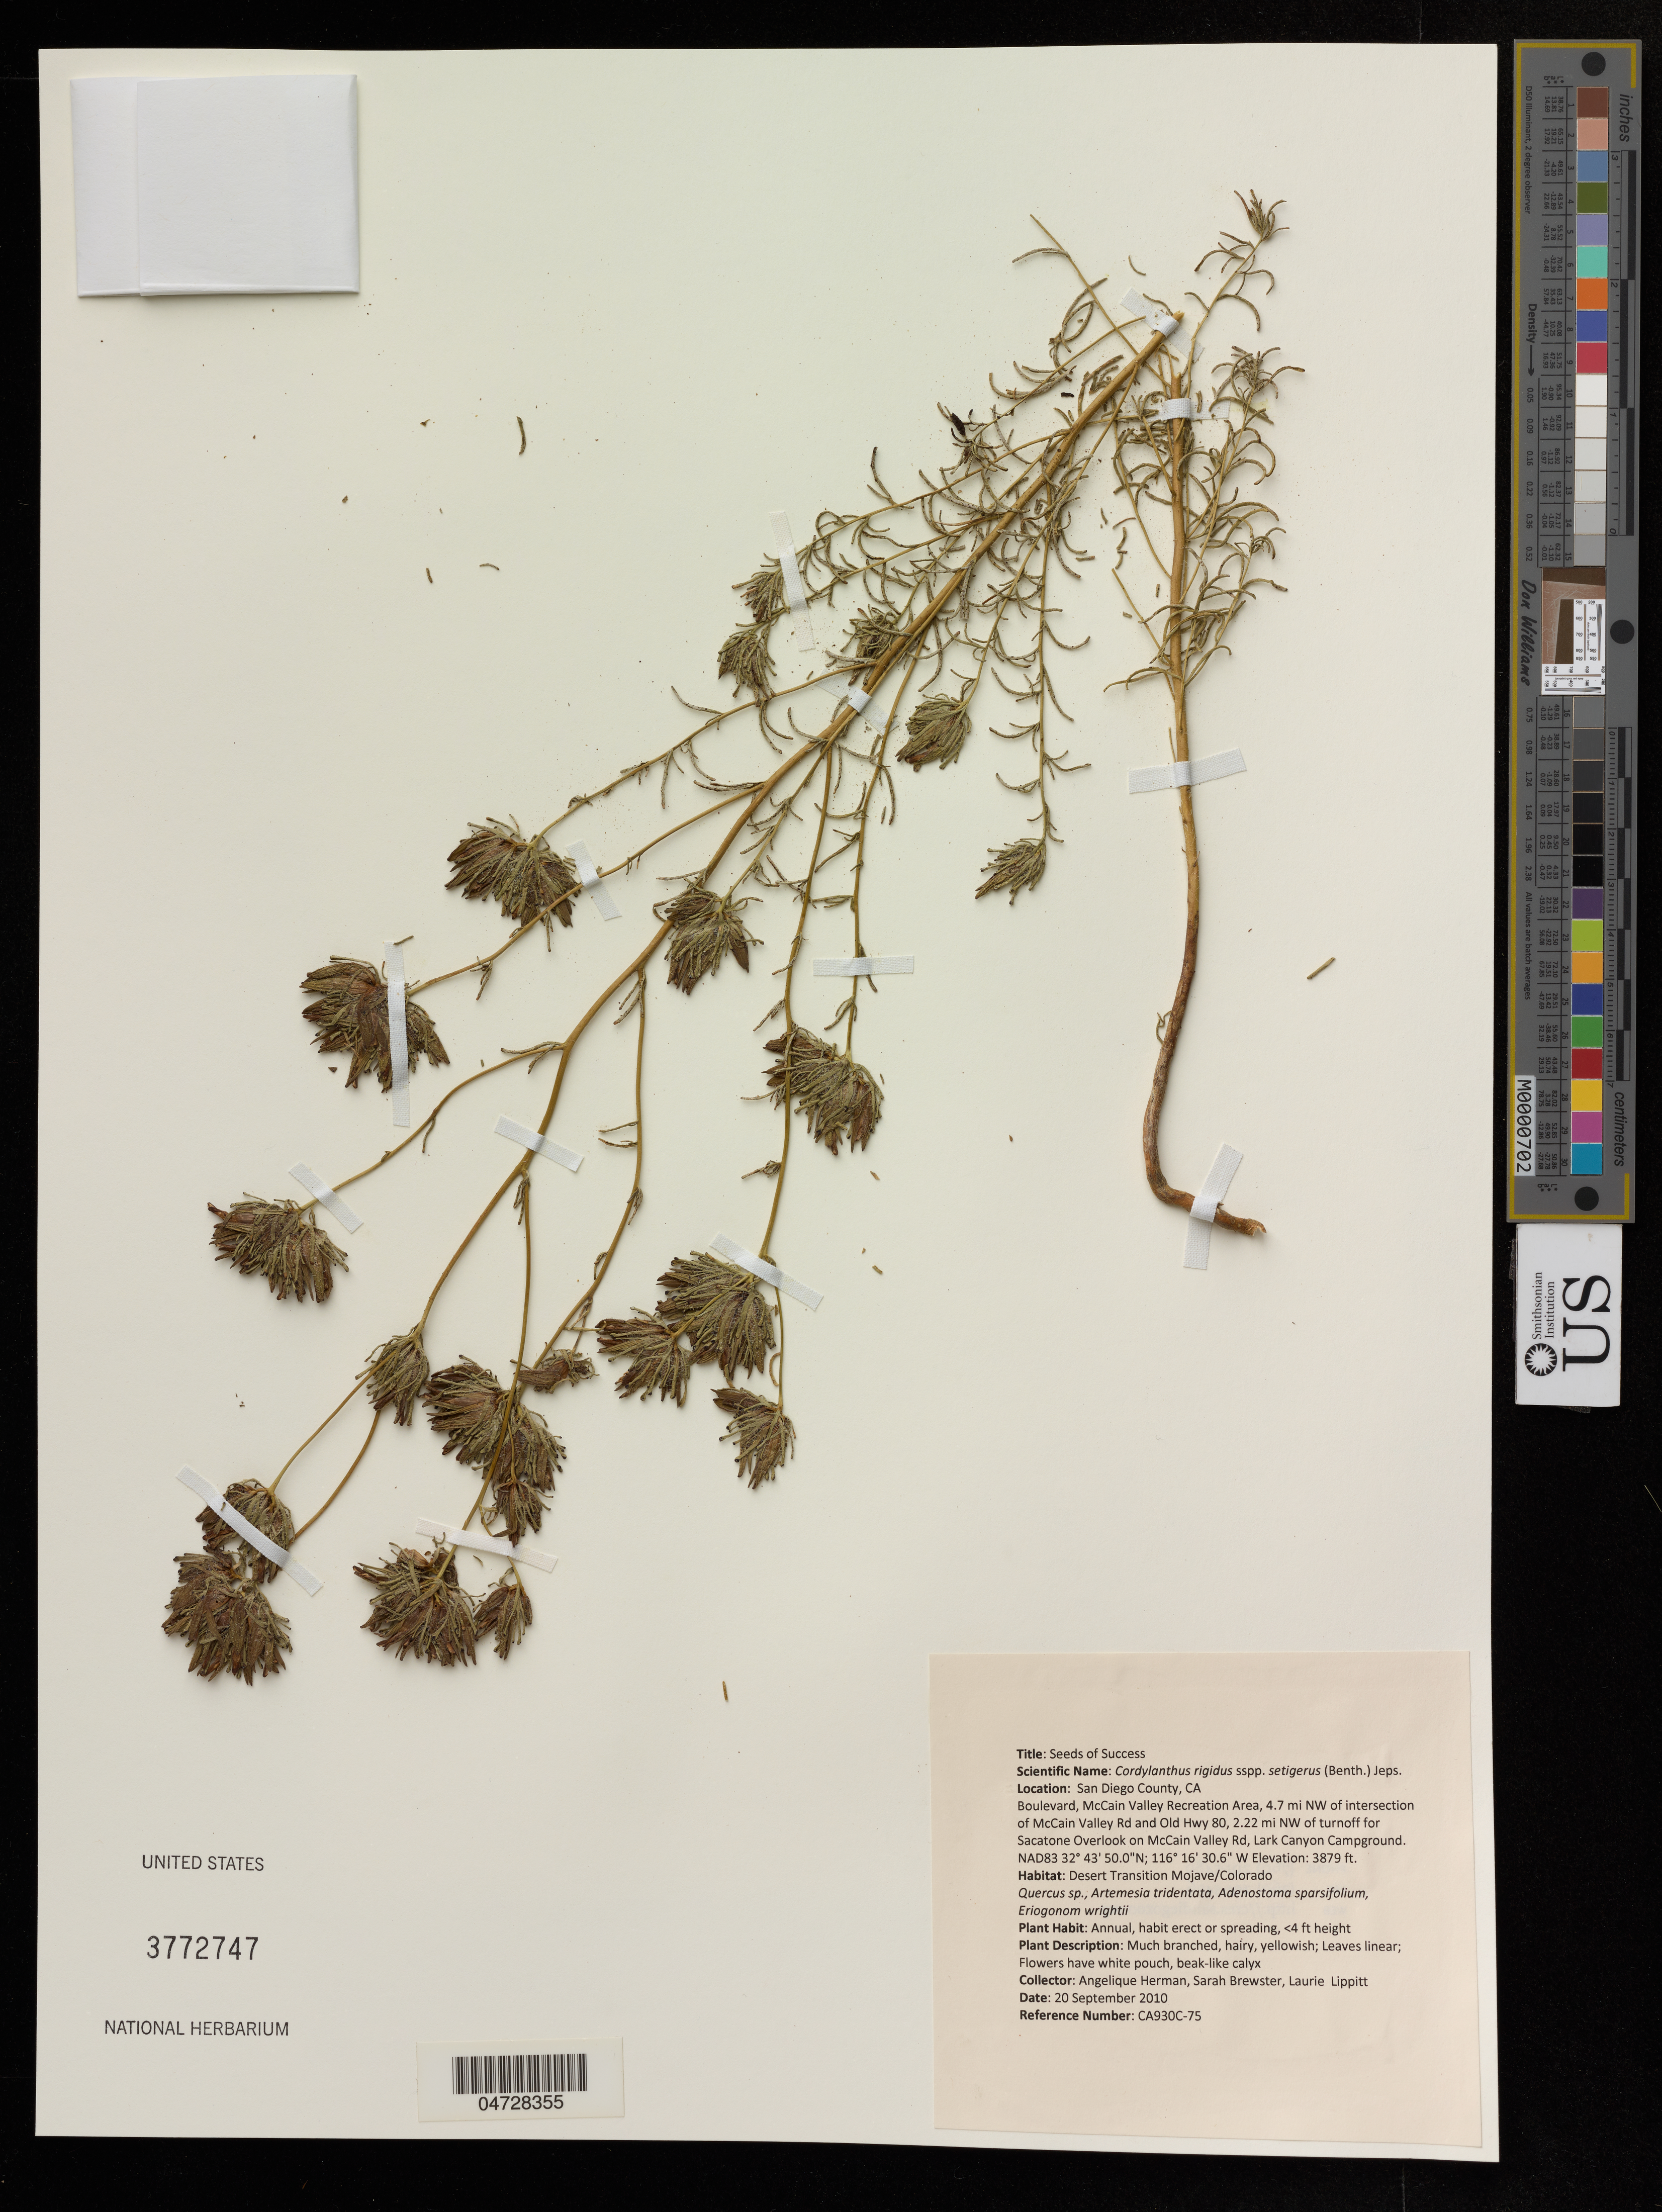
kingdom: Plantae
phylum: Tracheophyta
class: Magnoliopsida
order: Lamiales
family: Orobanchaceae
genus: Cordylanthus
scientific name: Cordylanthus rigidus subsp. setiger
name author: T.I. Chuang & Heckard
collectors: A. Herman, S. Brewster & L. Lippitt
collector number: CA930C-75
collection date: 2010-09-20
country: United States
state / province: California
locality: San Diego County. Boulevard, McCain Valley Recreation Area, 4.7 mi NW of intersection of McCain Valley Rd and Old Hwy 80, 2.22 mi NW of turnoff for Sacatone Overlook on McCain Valley Rd, Lark Canyon Campground.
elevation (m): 1182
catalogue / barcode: US 3772747